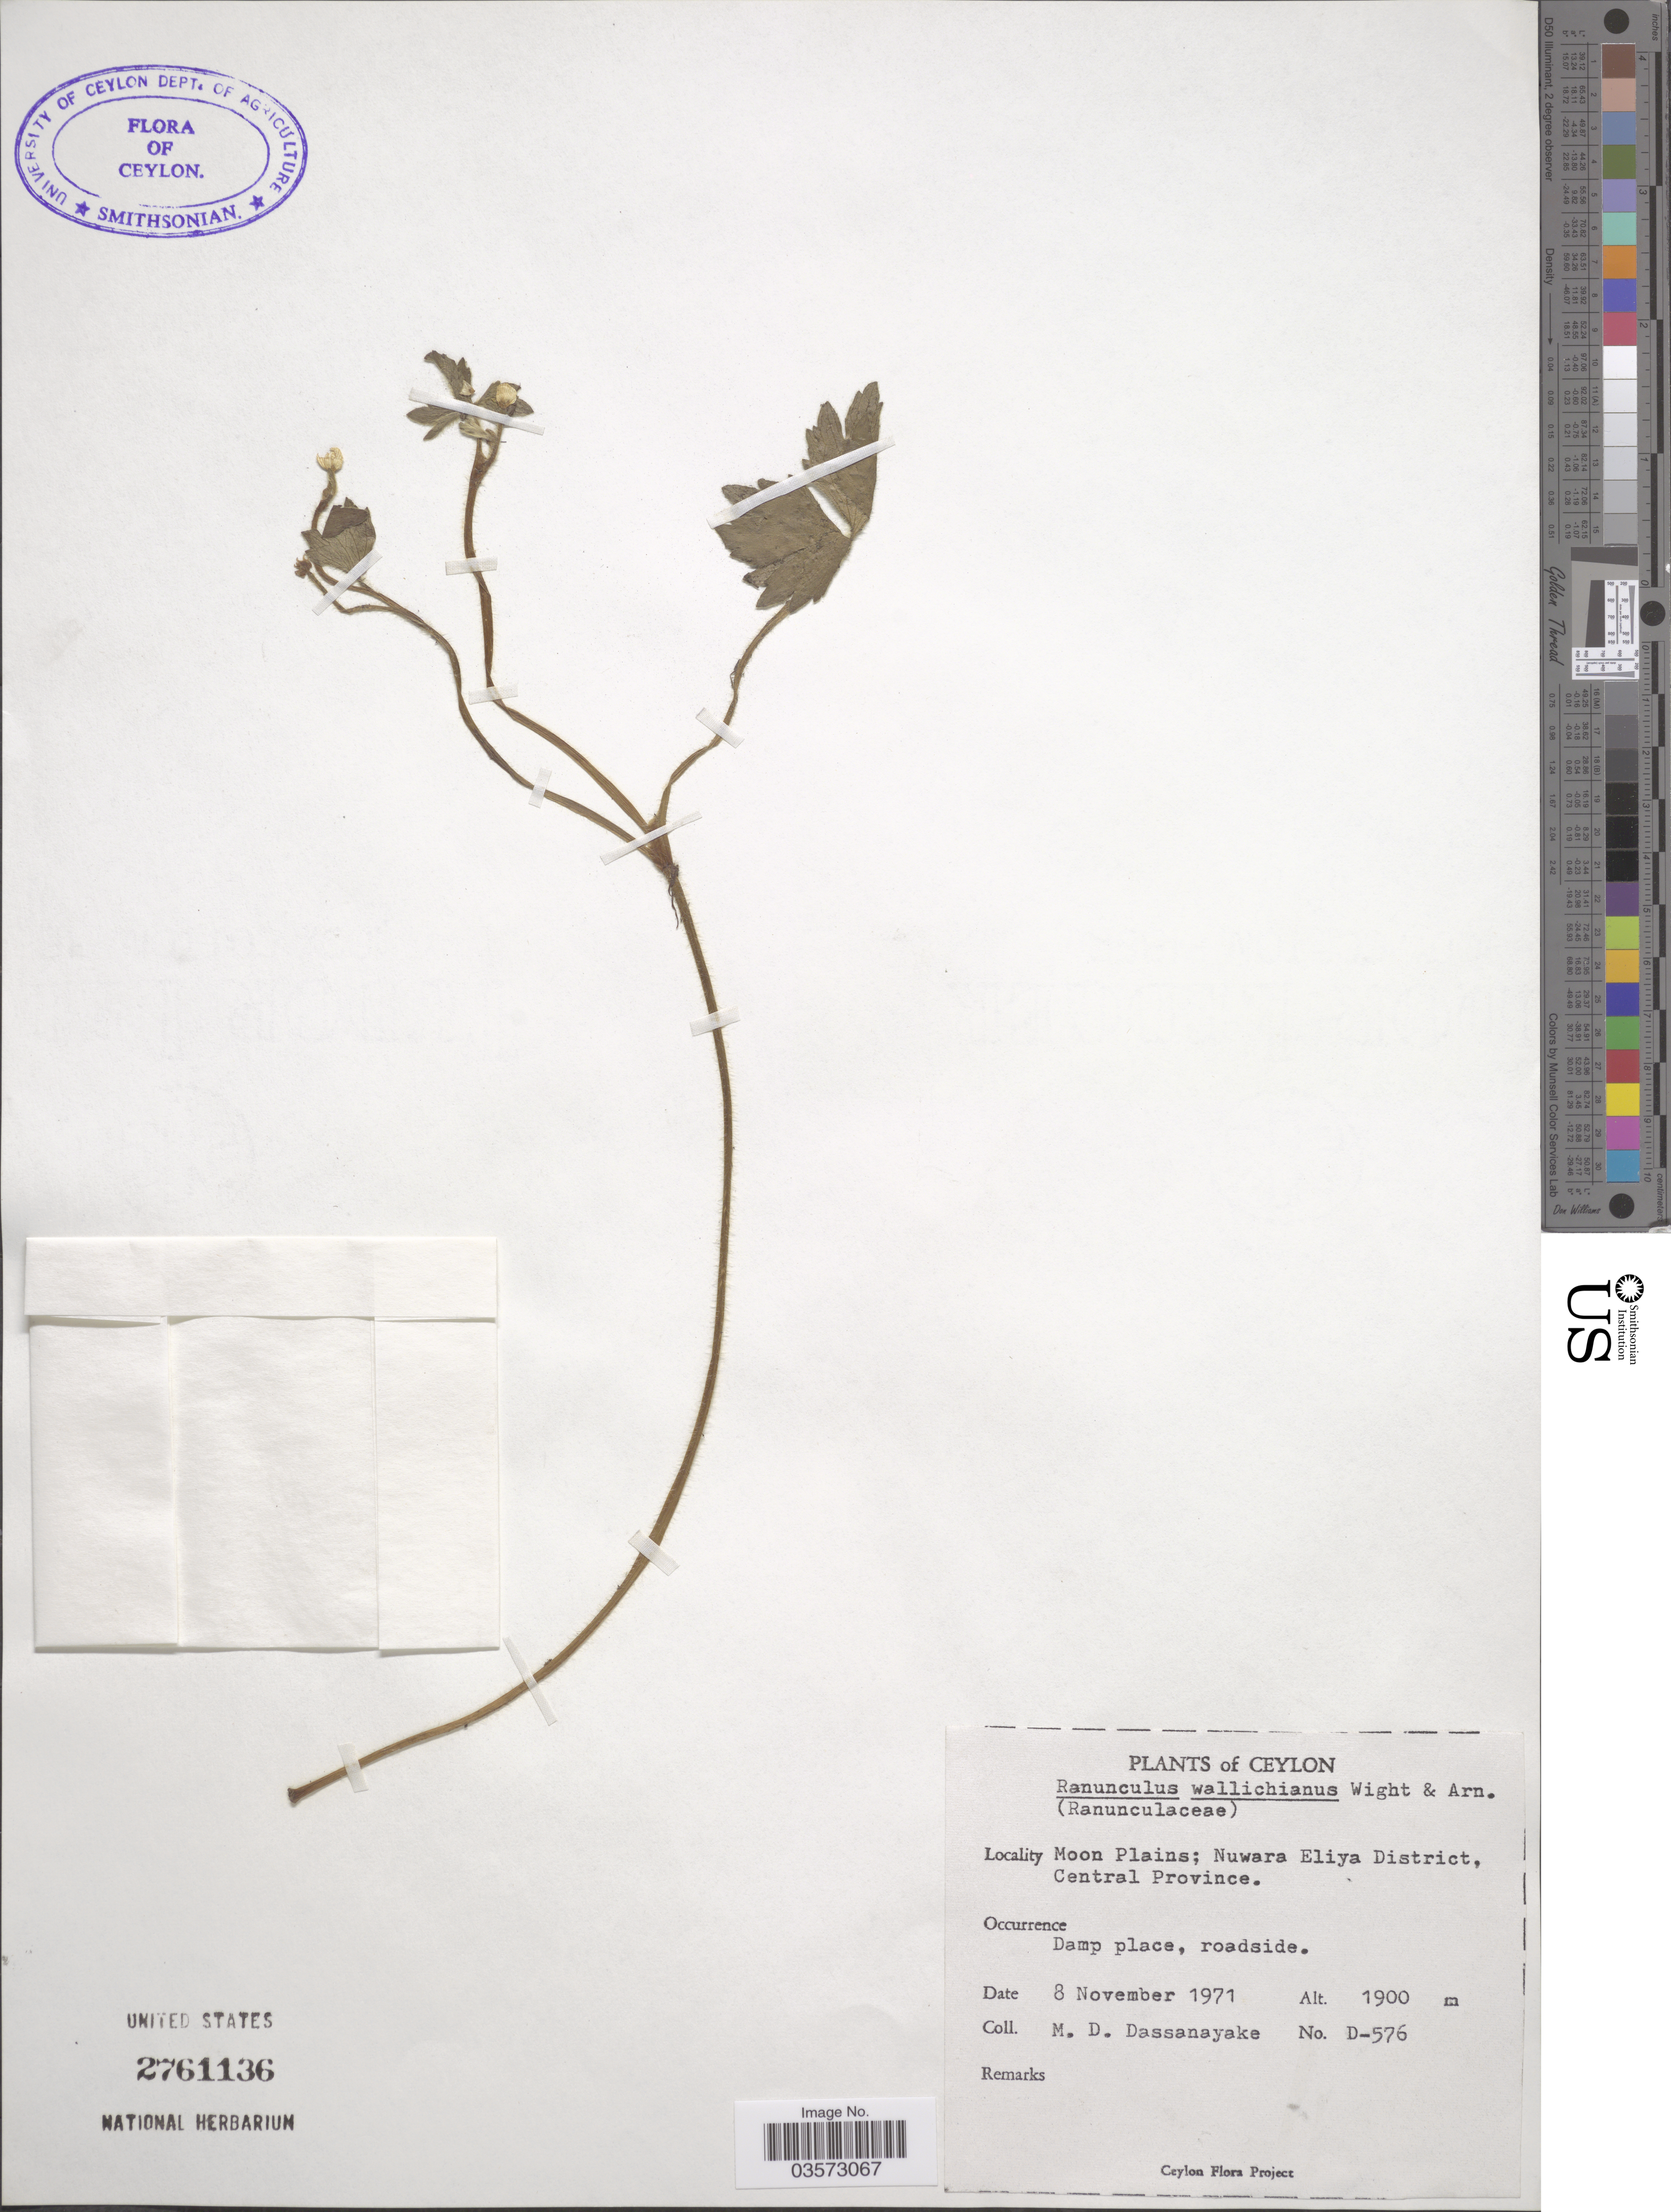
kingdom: Plantae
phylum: Tracheophyta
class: Magnoliopsida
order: Ranunculales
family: Ranunculaceae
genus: Ranunculus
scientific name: Ranunculus wallichianus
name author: Wight & Arn.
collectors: M. D. Dassanayake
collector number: D-576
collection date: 1971-11-08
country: Sri Lanka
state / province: Central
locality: Ceylon. Moon Plains; Nuwara Eliya District.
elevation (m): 1900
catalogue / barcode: US 2761136